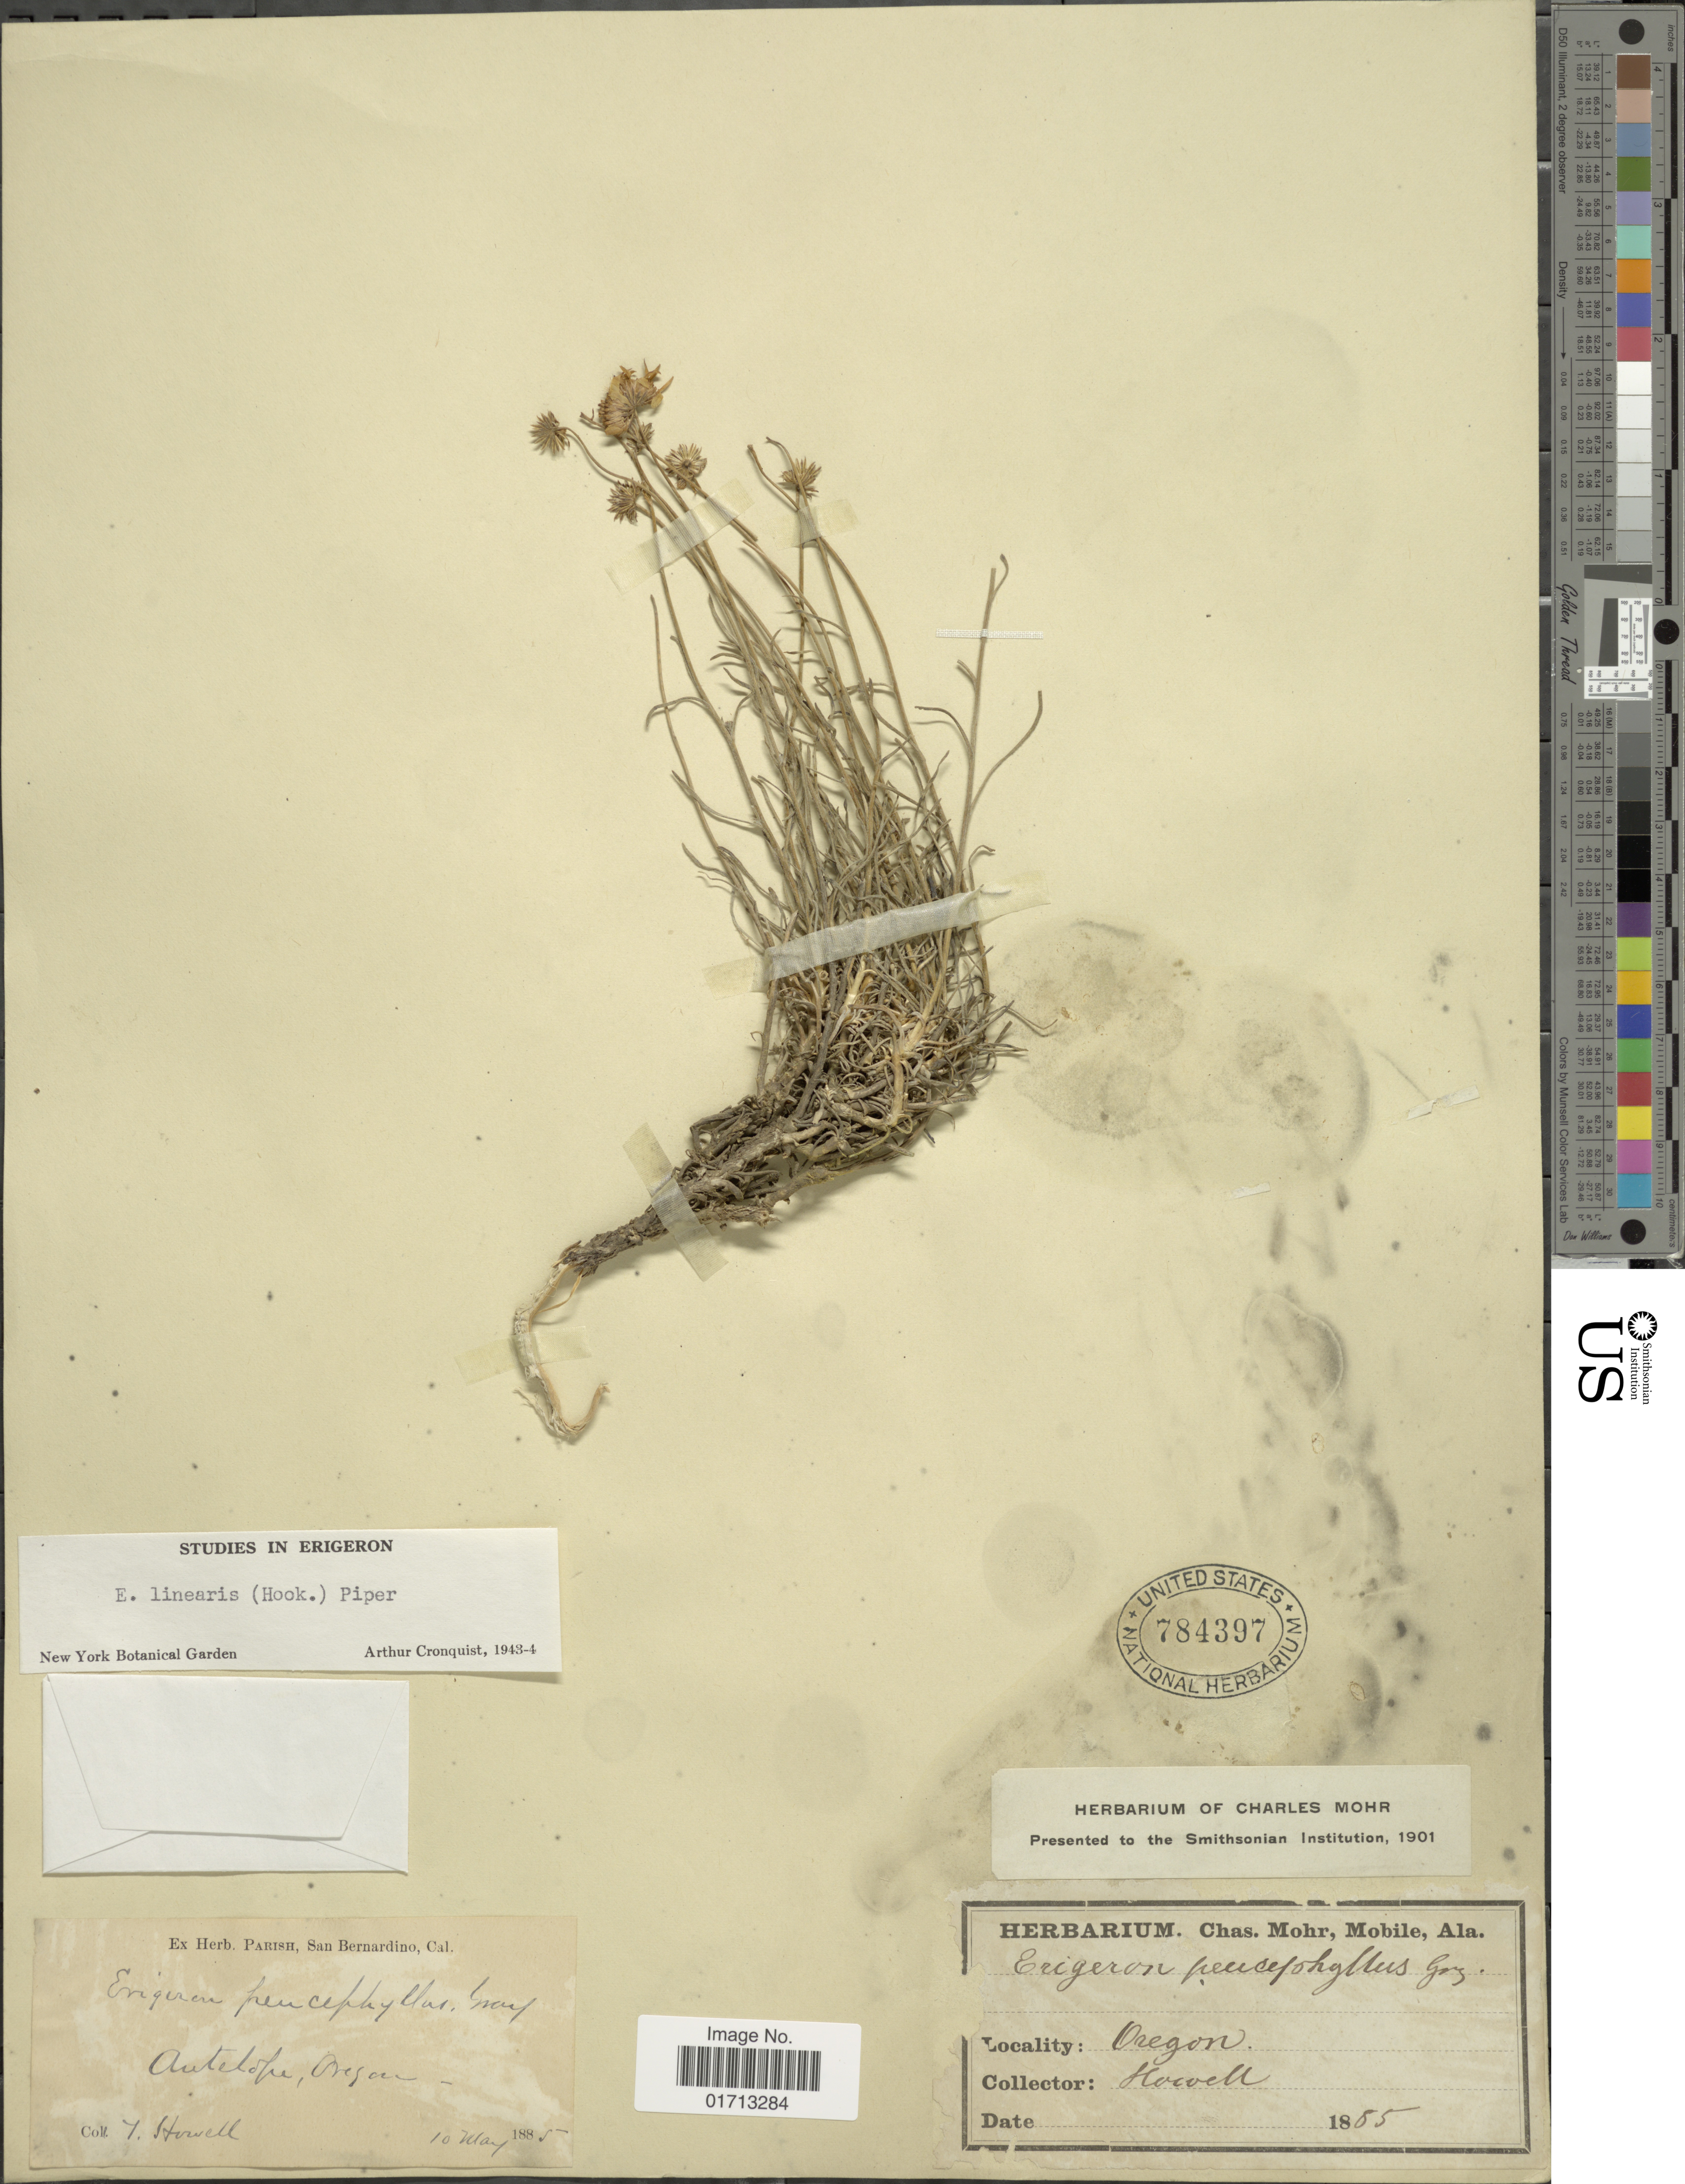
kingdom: Plantae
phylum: Tracheophyta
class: Magnoliopsida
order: Asterales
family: Asteraceae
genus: Erigeron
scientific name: Erigeron linearis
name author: (Hook.) Piper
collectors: T. Howell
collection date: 1885-05-10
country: United States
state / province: Oregon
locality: Antelope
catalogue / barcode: US 784397